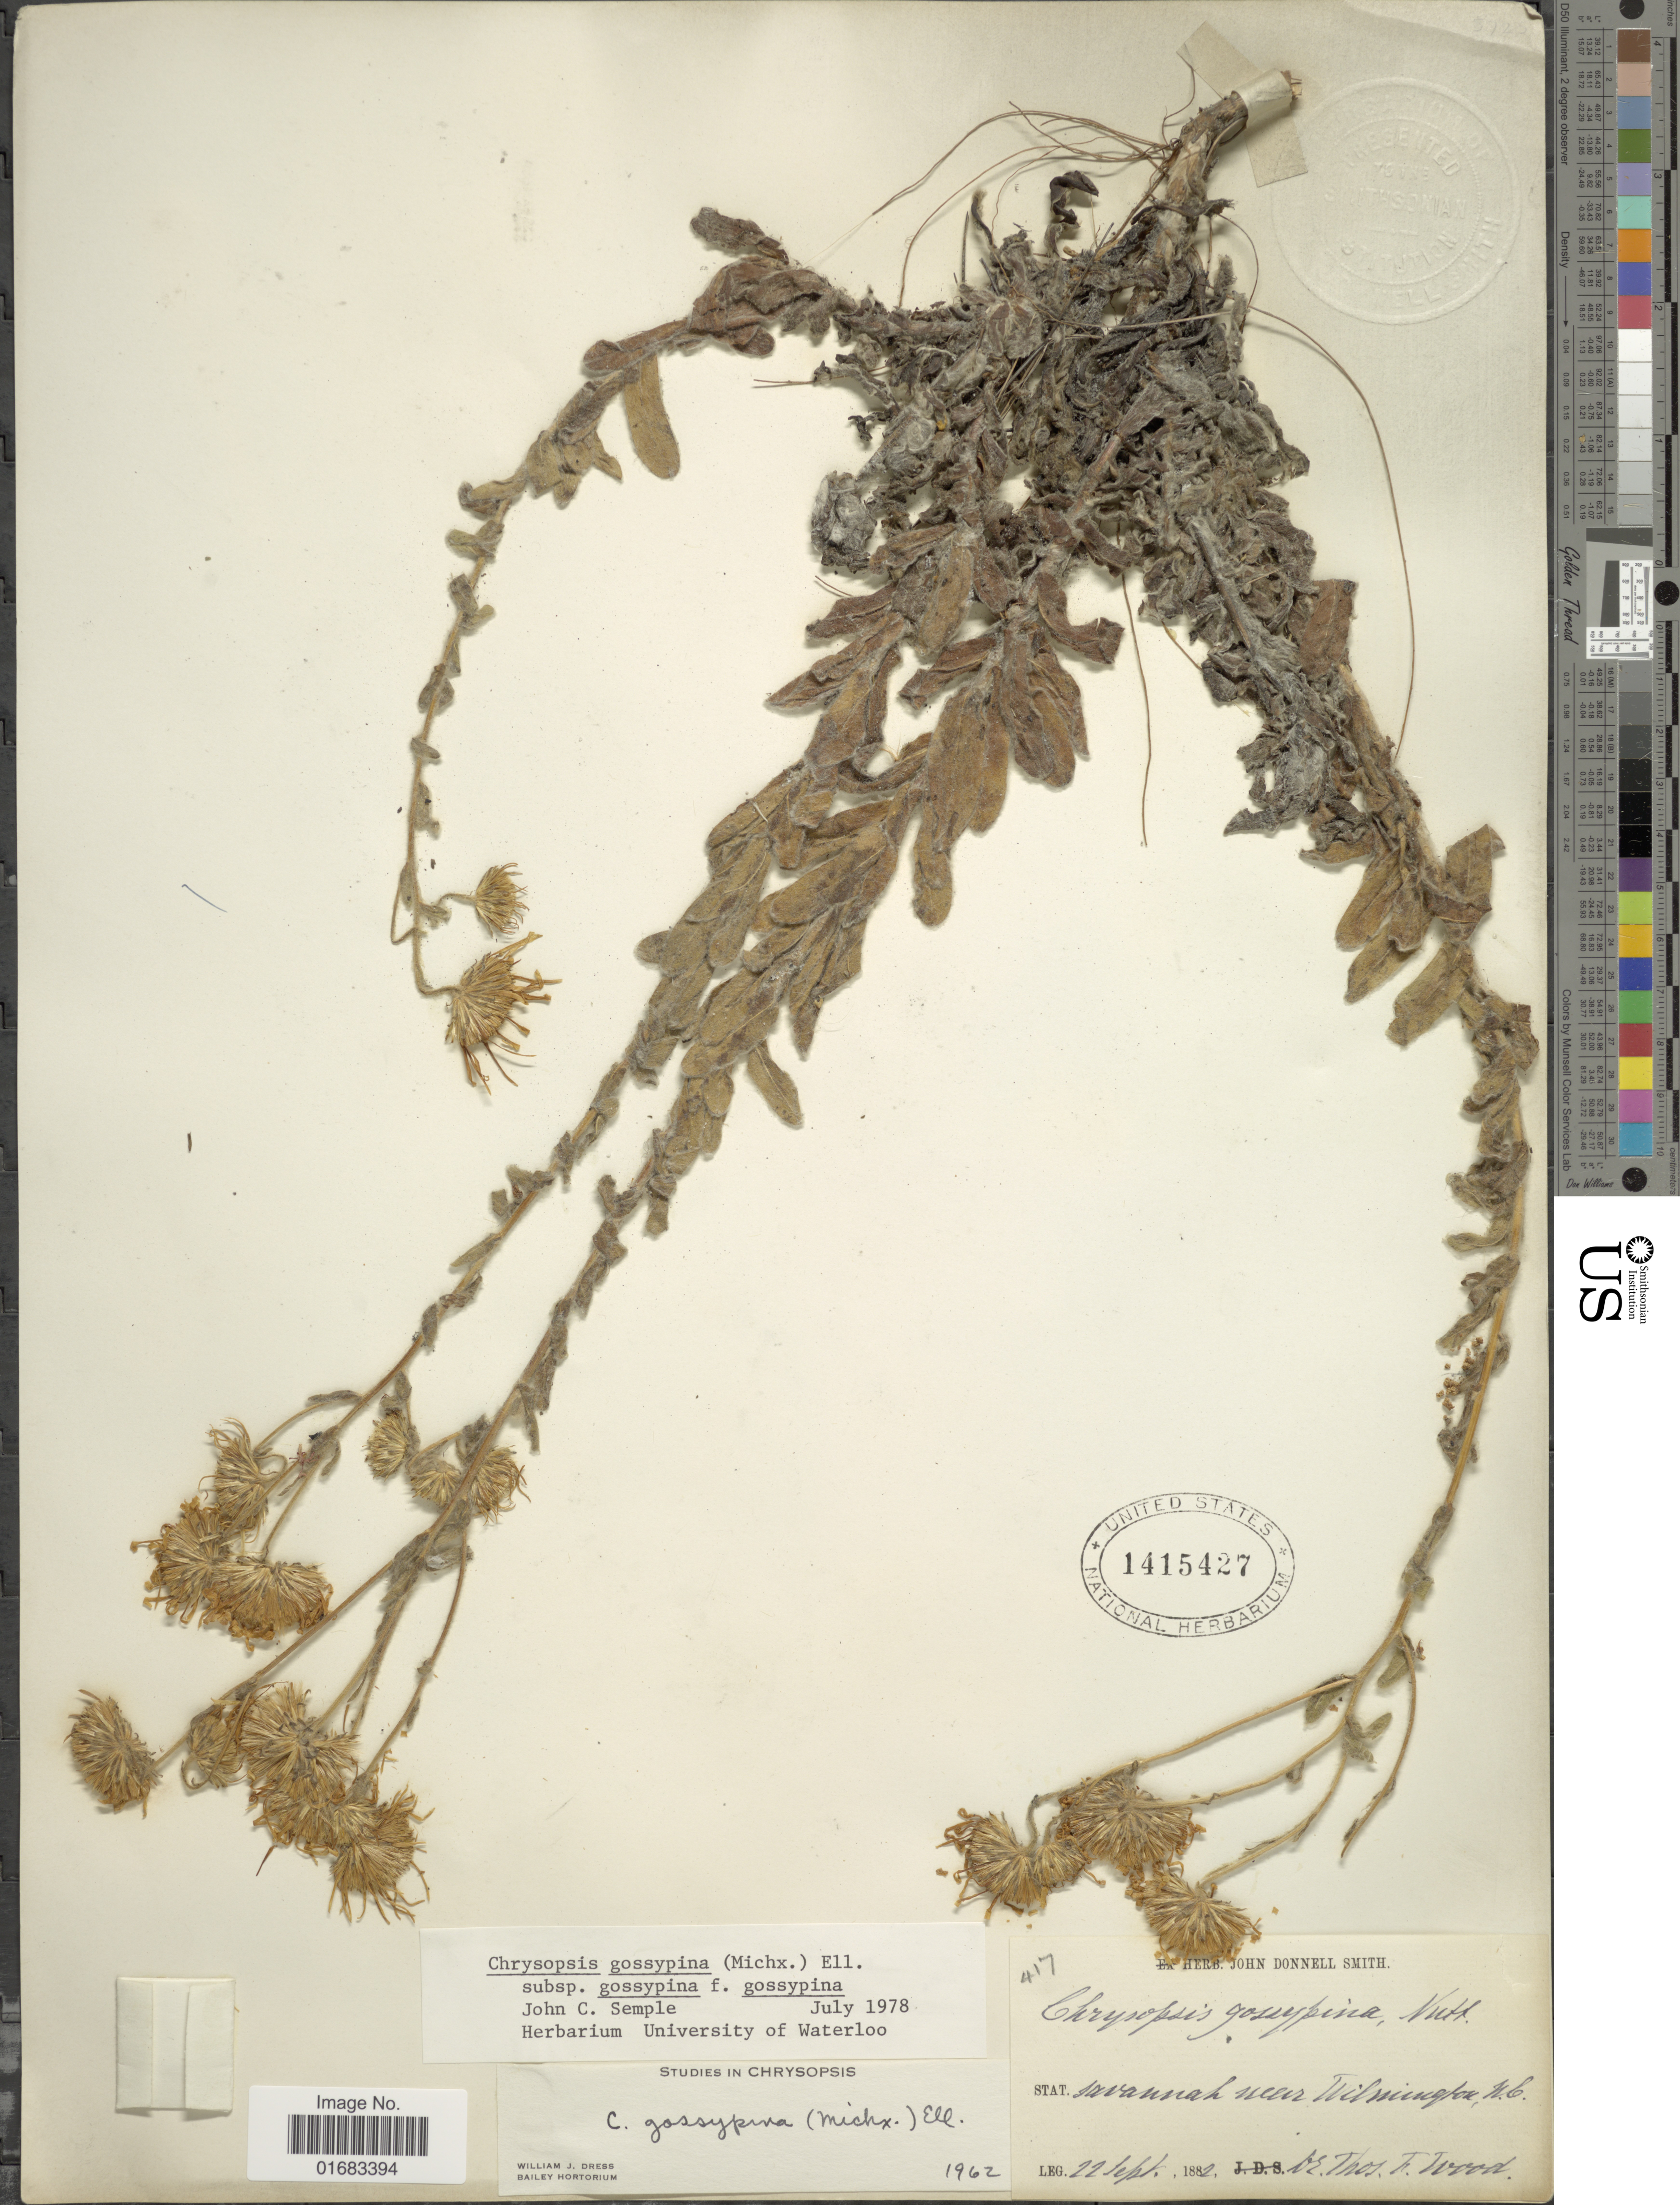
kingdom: Plantae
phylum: Tracheophyta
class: Magnoliopsida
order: Asterales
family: Asteraceae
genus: Chrysopsis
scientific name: Chrysopsis gossypina f. gossypina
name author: (Michx.) Elliott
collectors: T. F. Wood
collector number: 417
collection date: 1882-09-22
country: United States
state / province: North Carolina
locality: Savannah near Wilmington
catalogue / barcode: US 1415427